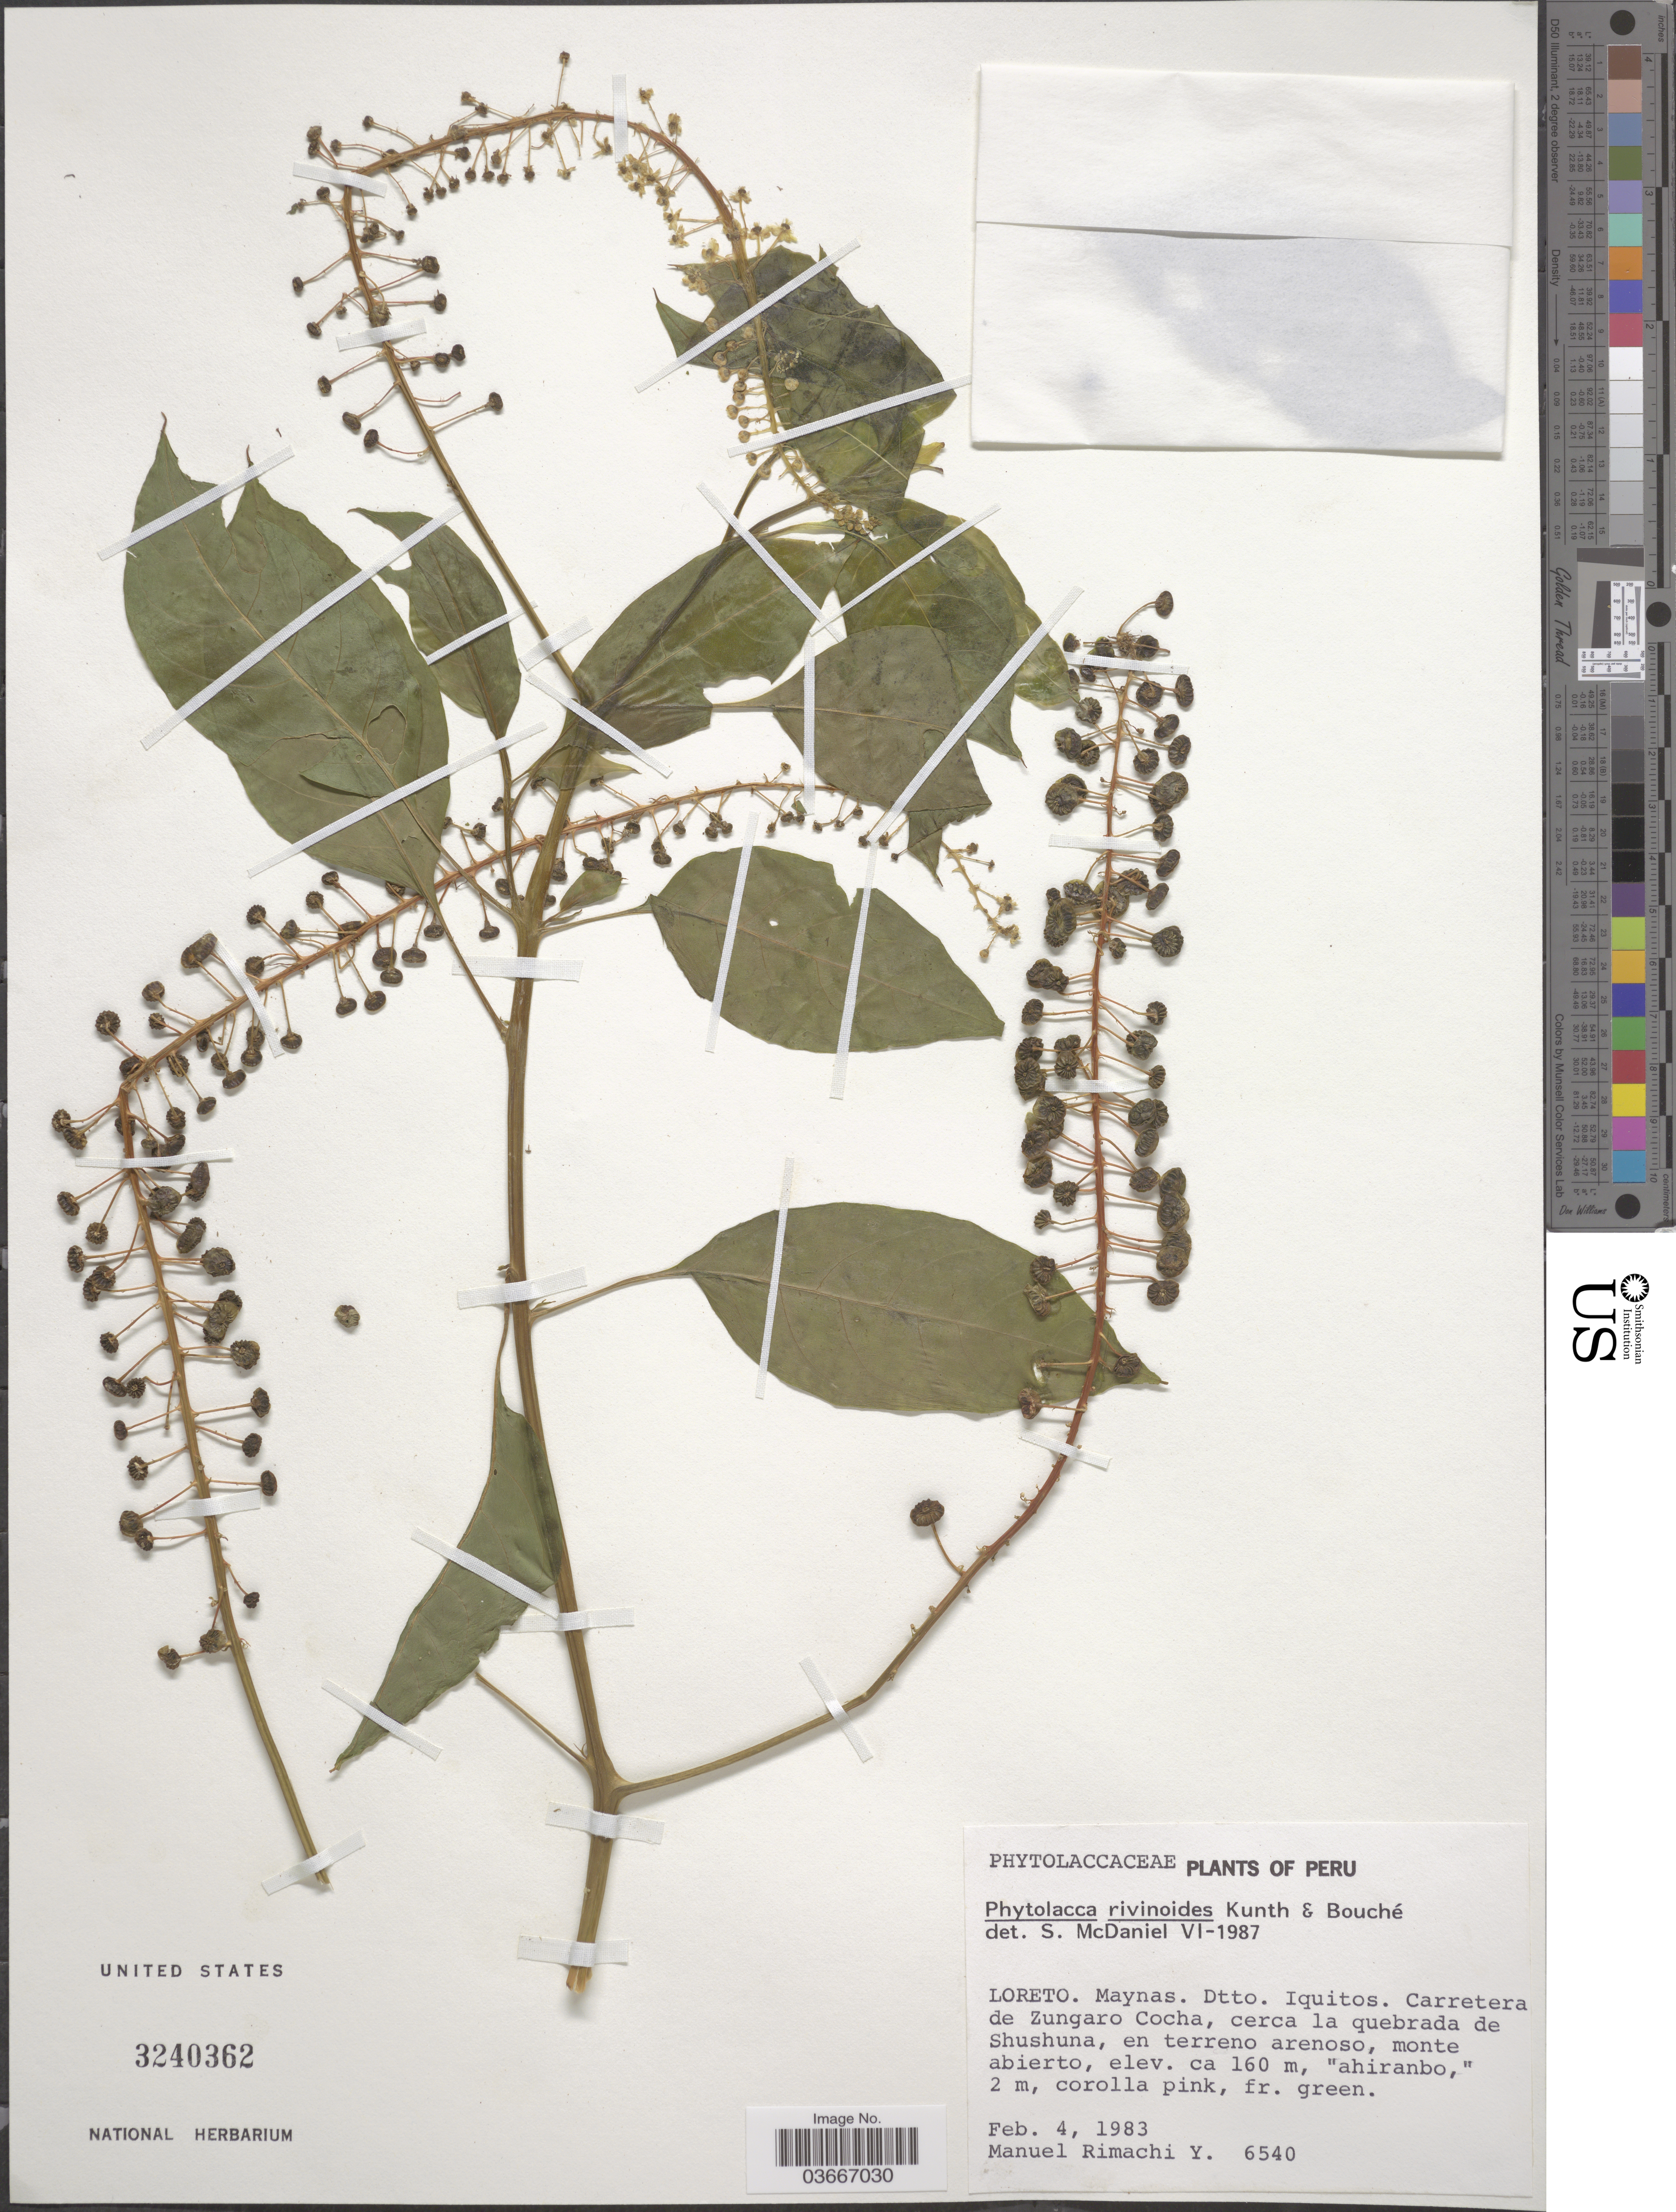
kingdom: Plantae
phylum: Tracheophyta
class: Magnoliopsida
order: Caryophyllales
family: Phytolaccaceae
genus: Phytolacca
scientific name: Phytolacca rivinoides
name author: Kunth & C.D. Bouché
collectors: M. Rimachi Y.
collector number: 6540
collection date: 1983-02-04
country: Peru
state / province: Loreto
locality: Maynas. Dtto. Iquitos. Carretera de Zungaro Cocha, cerca la quebrada de Shushuna, en terrano arenoso, monte abierto.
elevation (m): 160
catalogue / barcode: US 3240362